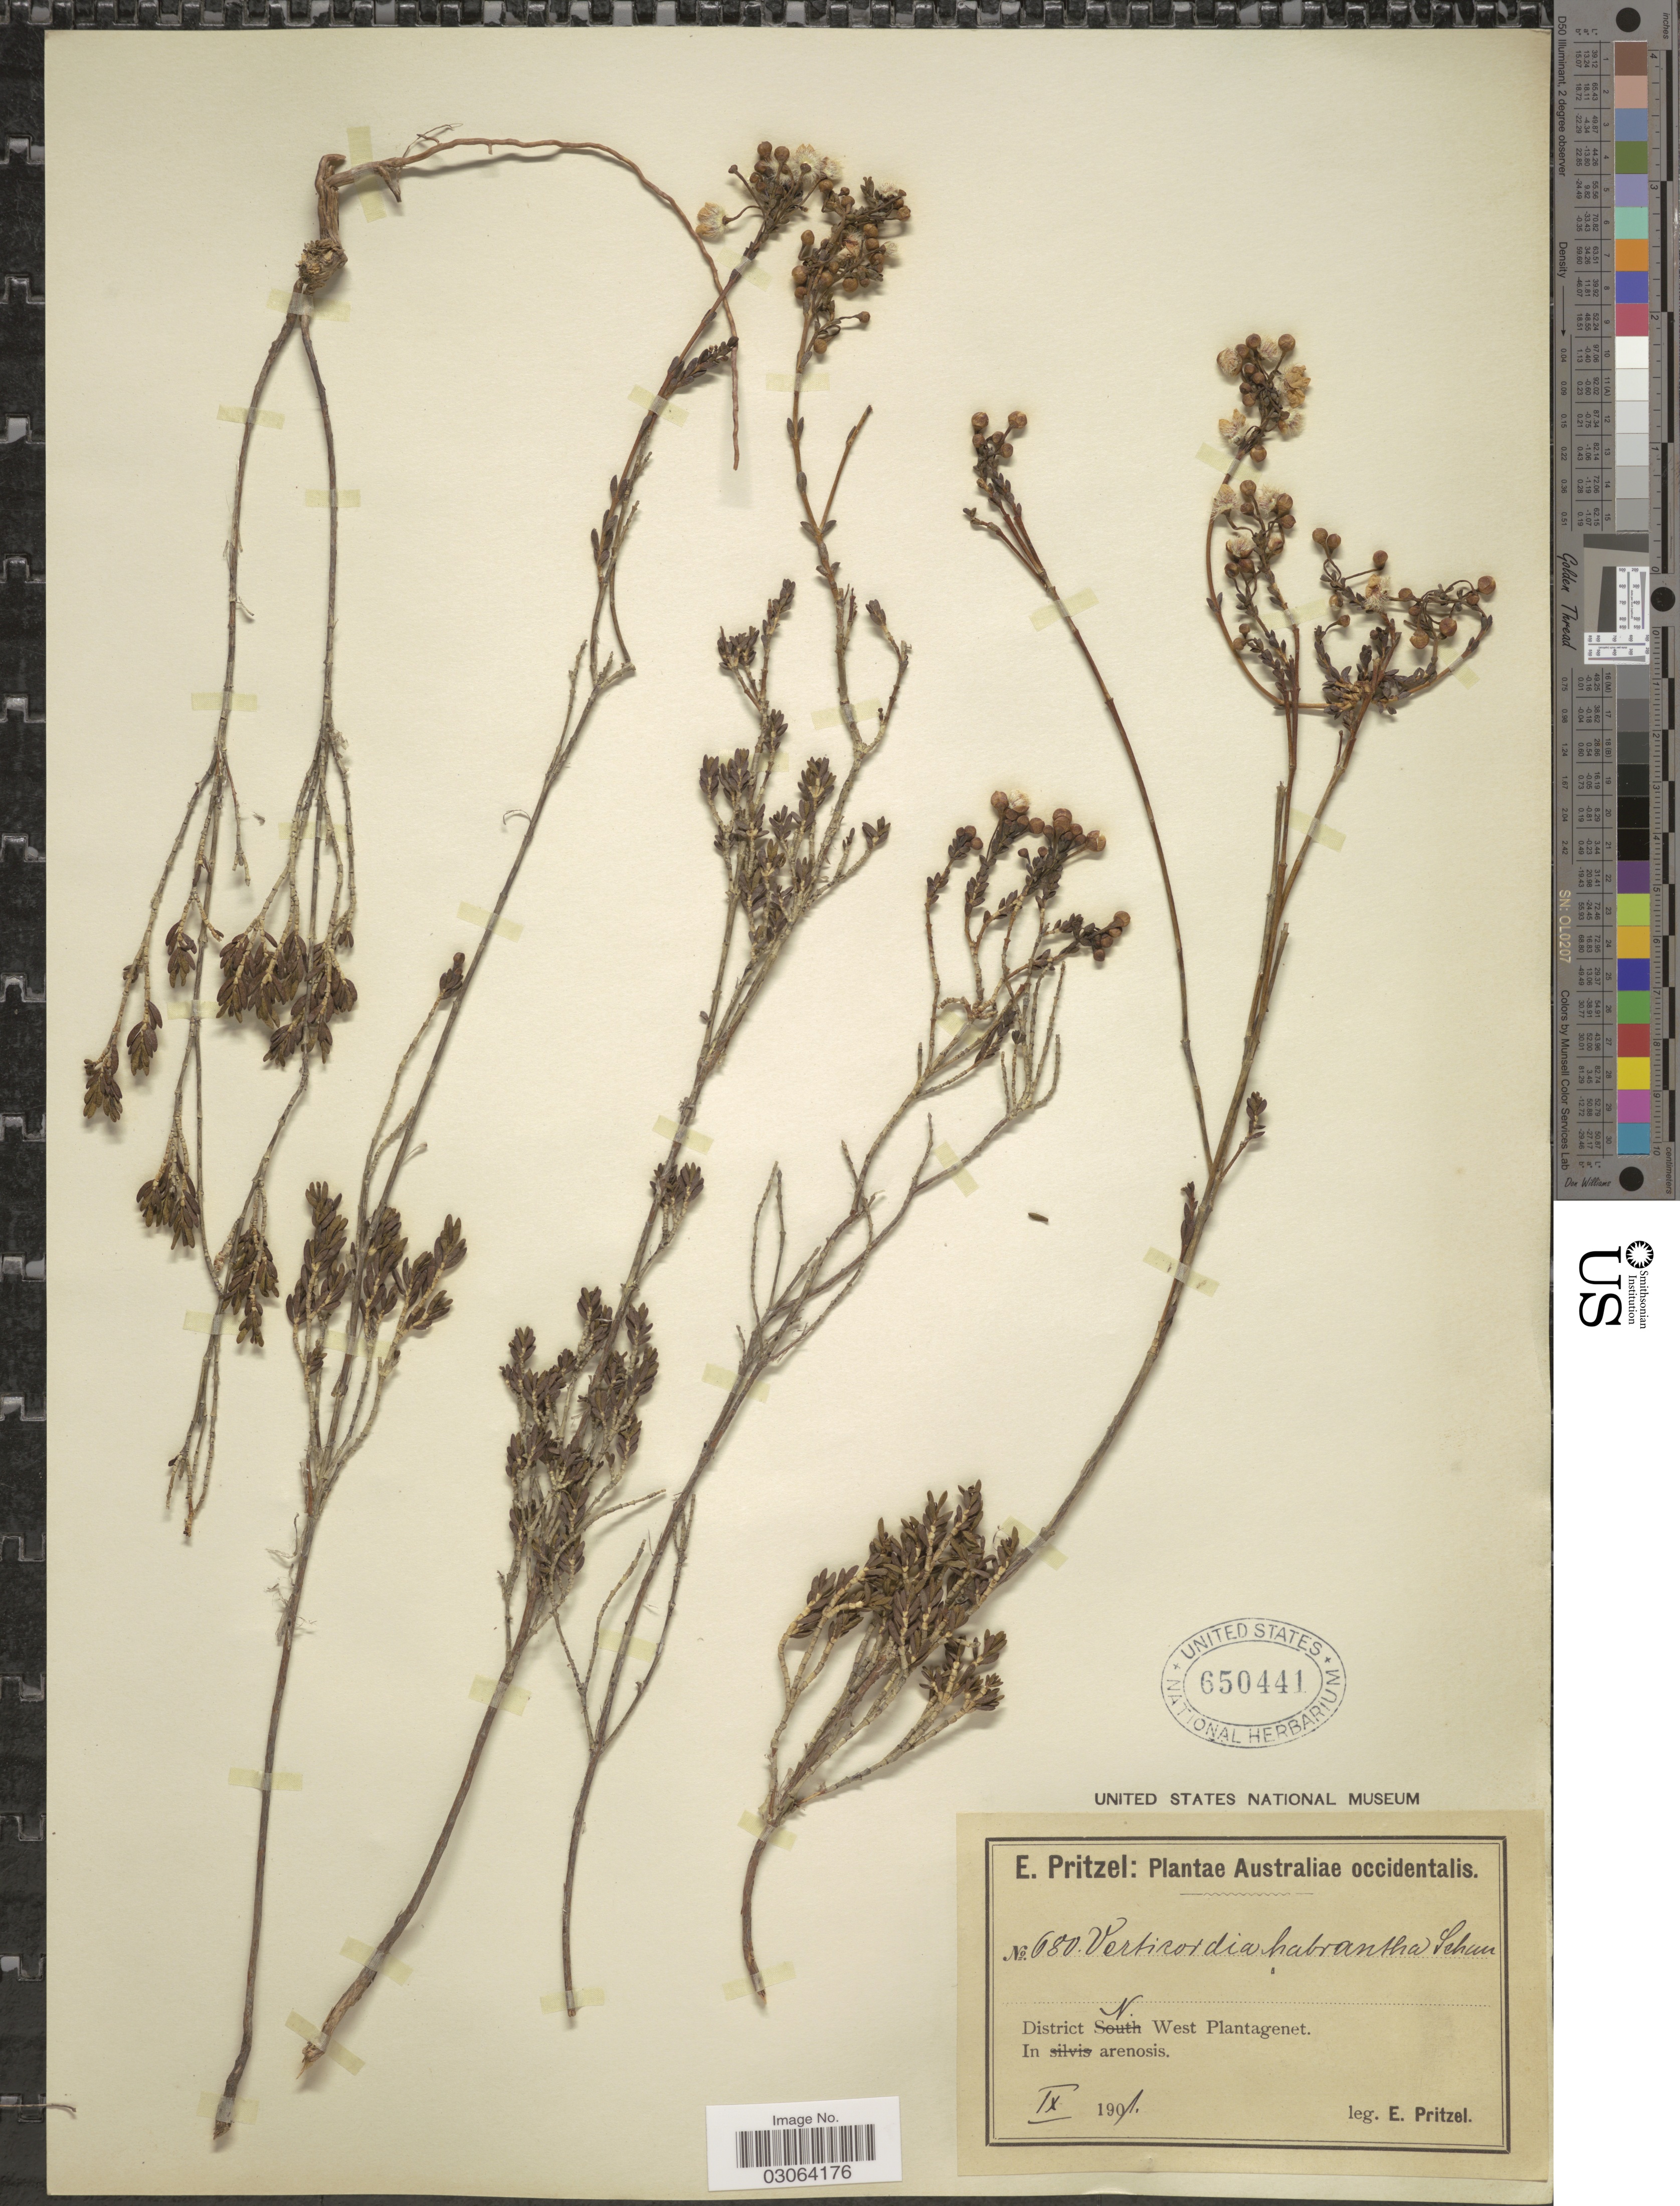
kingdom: Plantae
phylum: Tracheophyta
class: Magnoliopsida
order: Myrtales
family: Myrtaceae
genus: Verticordia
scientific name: Verticordia habrantha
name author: Schauer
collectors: E. G. Pritzel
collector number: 680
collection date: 1901-09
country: Australia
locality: Australiae occidentalis, District N West Plantagenet, In arenosis.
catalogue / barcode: US 650441